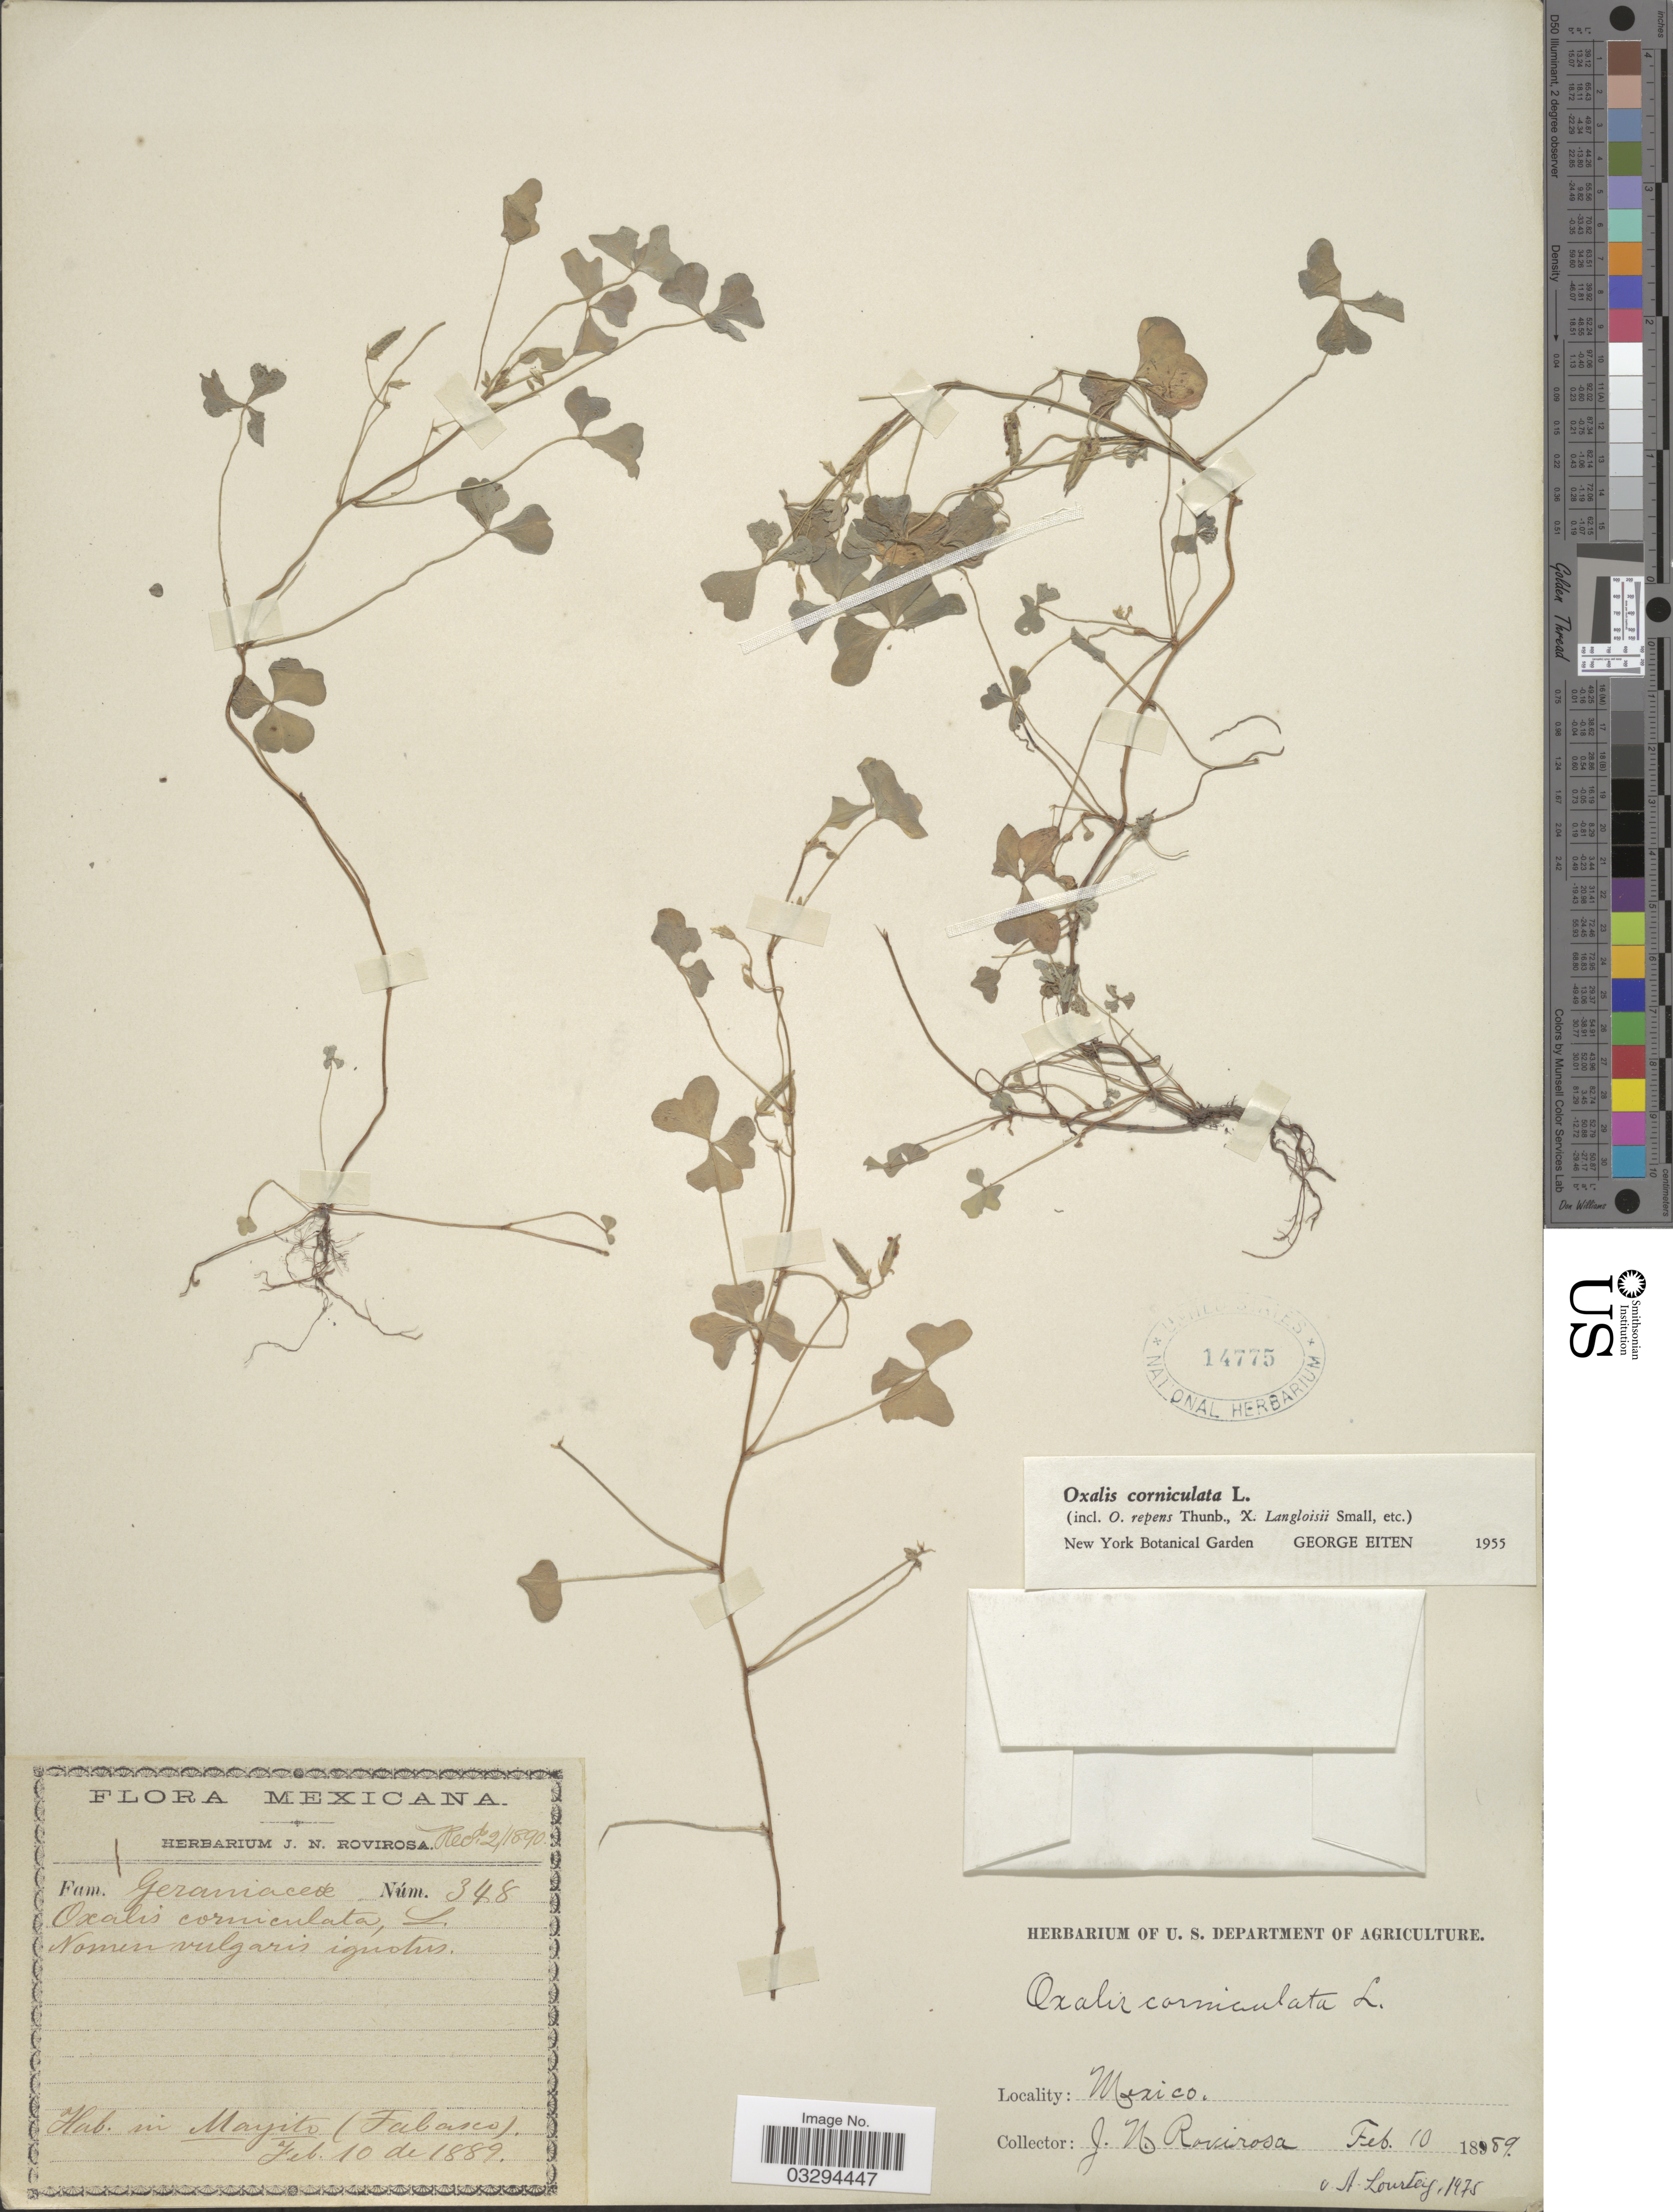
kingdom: Plantae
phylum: Tracheophyta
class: Magnoliopsida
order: Oxalidales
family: Oxalidaceae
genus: Oxalis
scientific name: Oxalis corniculata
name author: L.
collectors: J. N. Rovirosa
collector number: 348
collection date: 1889-02-10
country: Mexico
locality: In Mayito (Tabasco).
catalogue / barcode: US 14775